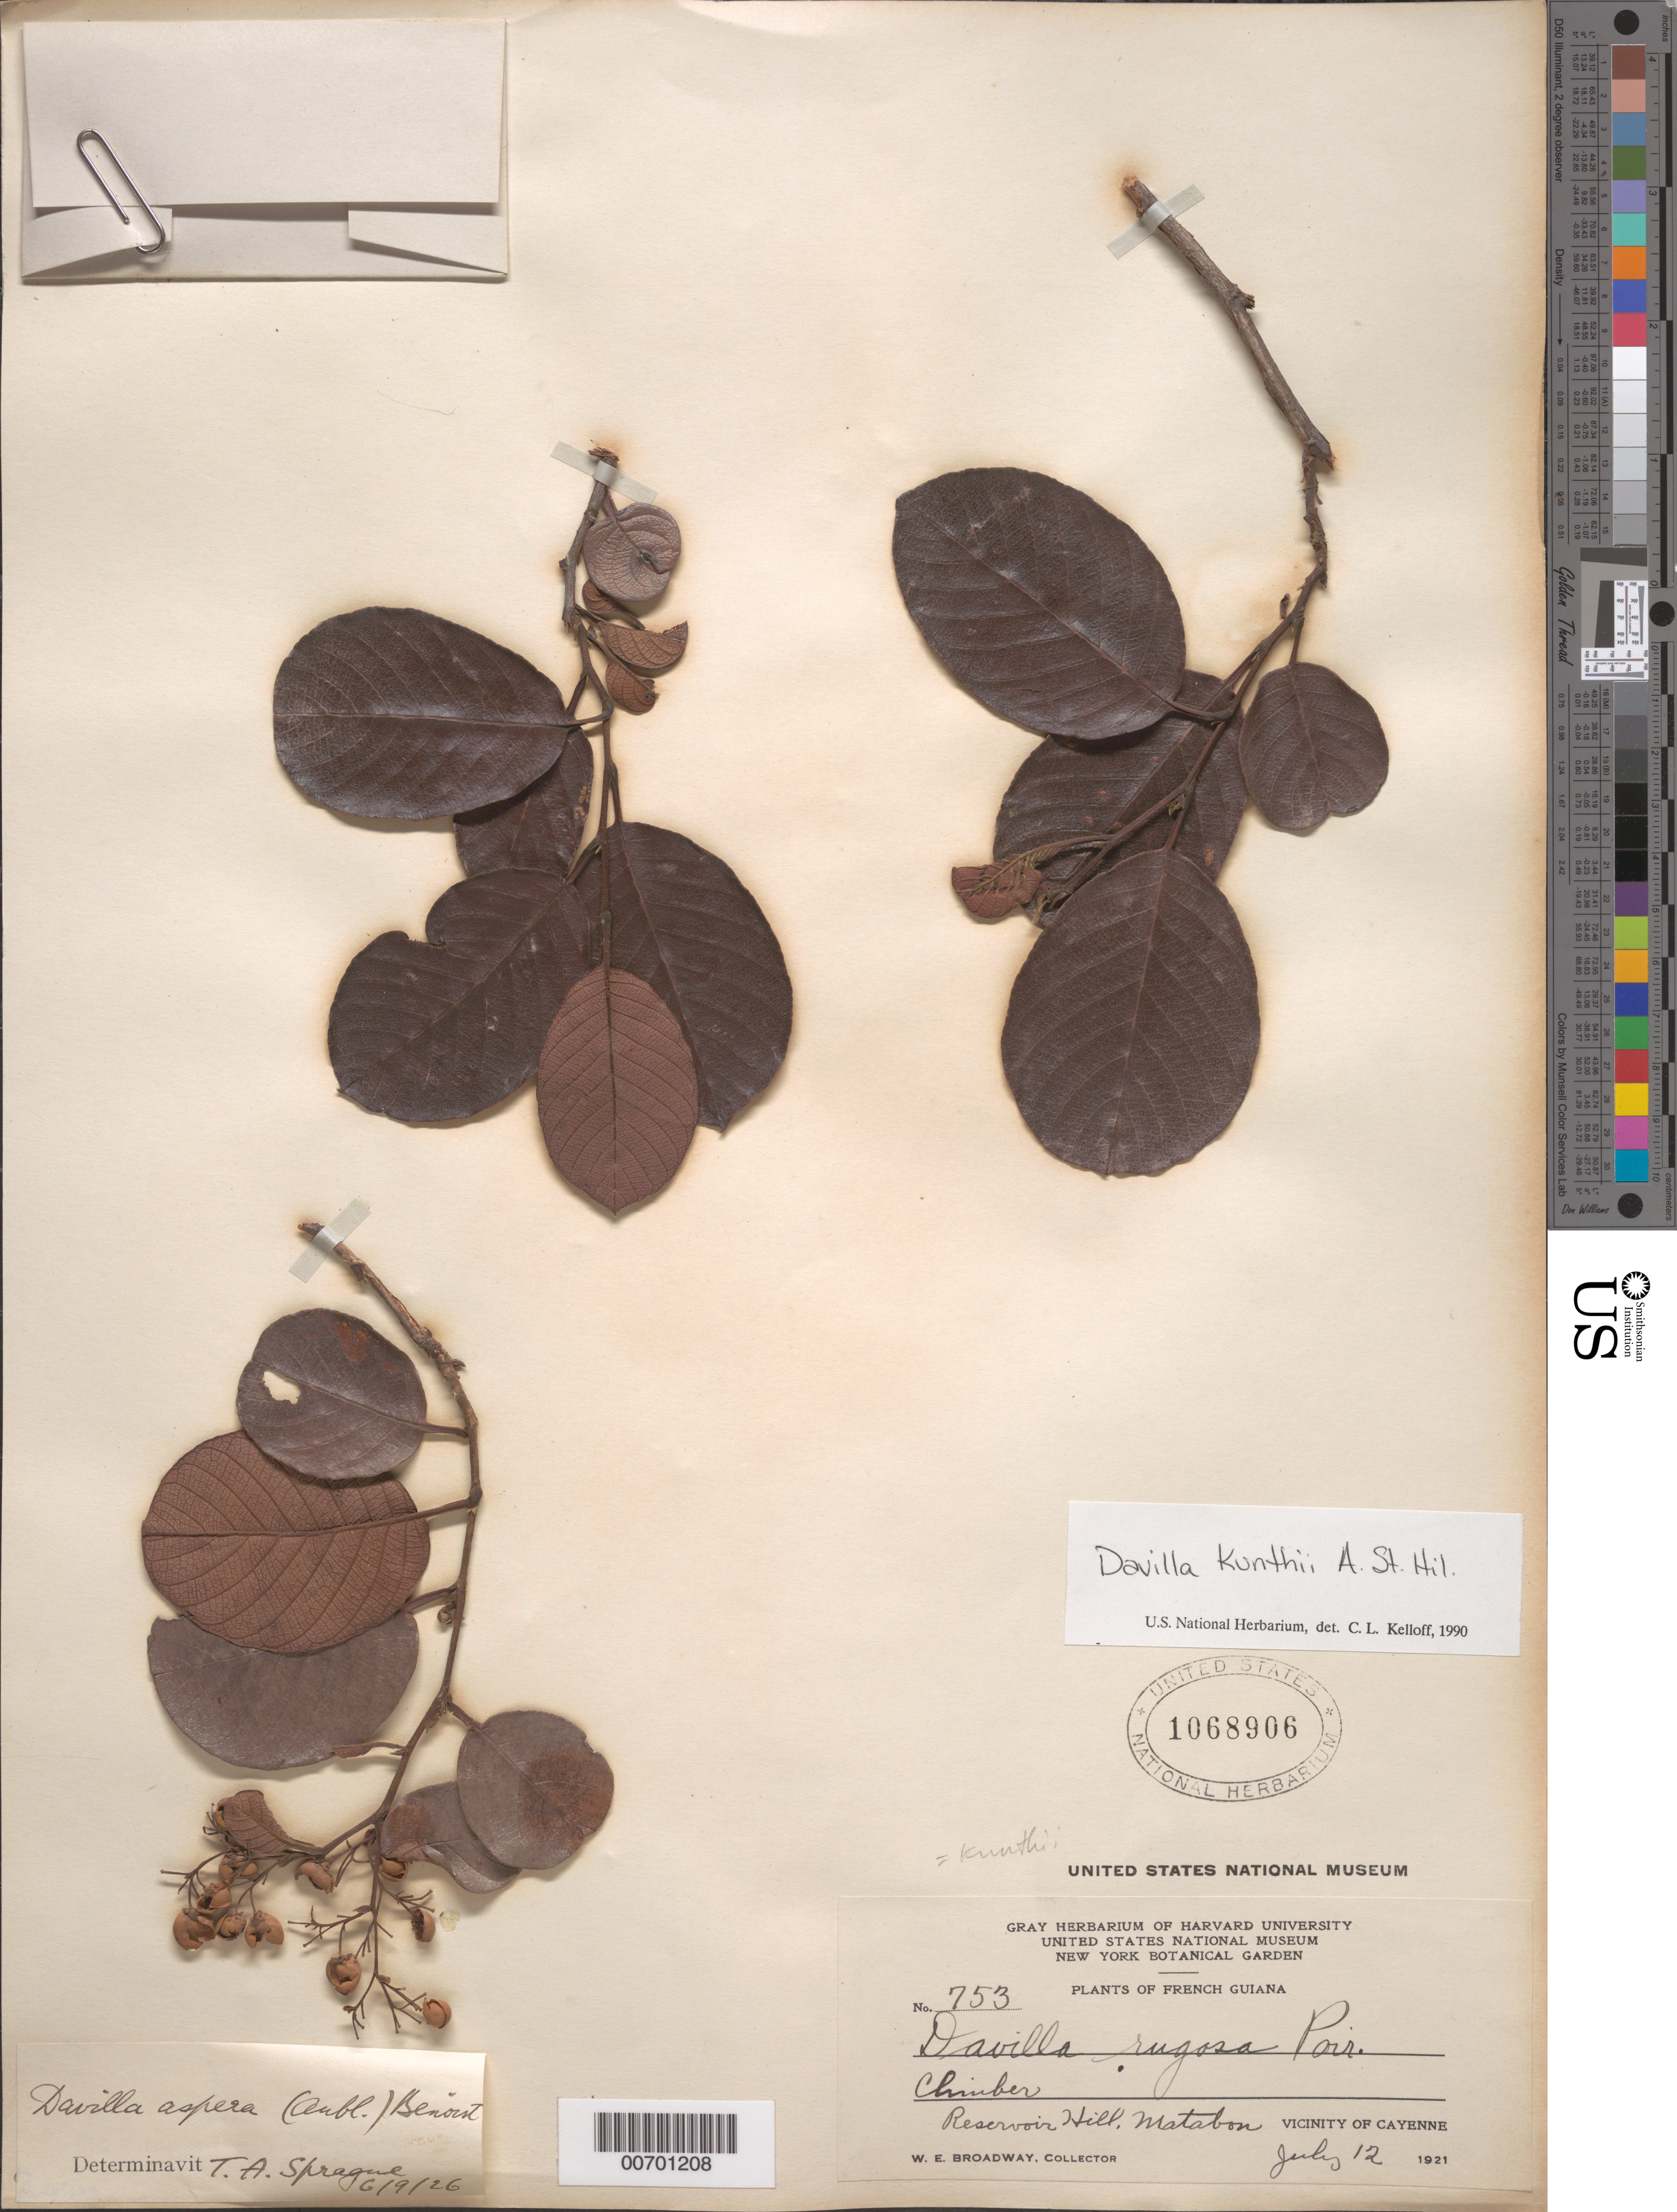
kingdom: Plantae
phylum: Tracheophyta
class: Magnoliopsida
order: Dilleniales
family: Dilleniaceae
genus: Davilla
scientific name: Davilla kunthii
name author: A. St.-Hil.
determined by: Kelloff, Carol L., (US), Smithsonian Institution - National Museum of Natural History (UNITED STATES)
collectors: W. E. Broadway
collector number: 753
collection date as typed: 12-Jul-21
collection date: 1921-07-12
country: French Guiana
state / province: Cayenne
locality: Cayenne, vic., Reservoir Hill, Matabon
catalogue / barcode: US 1068906